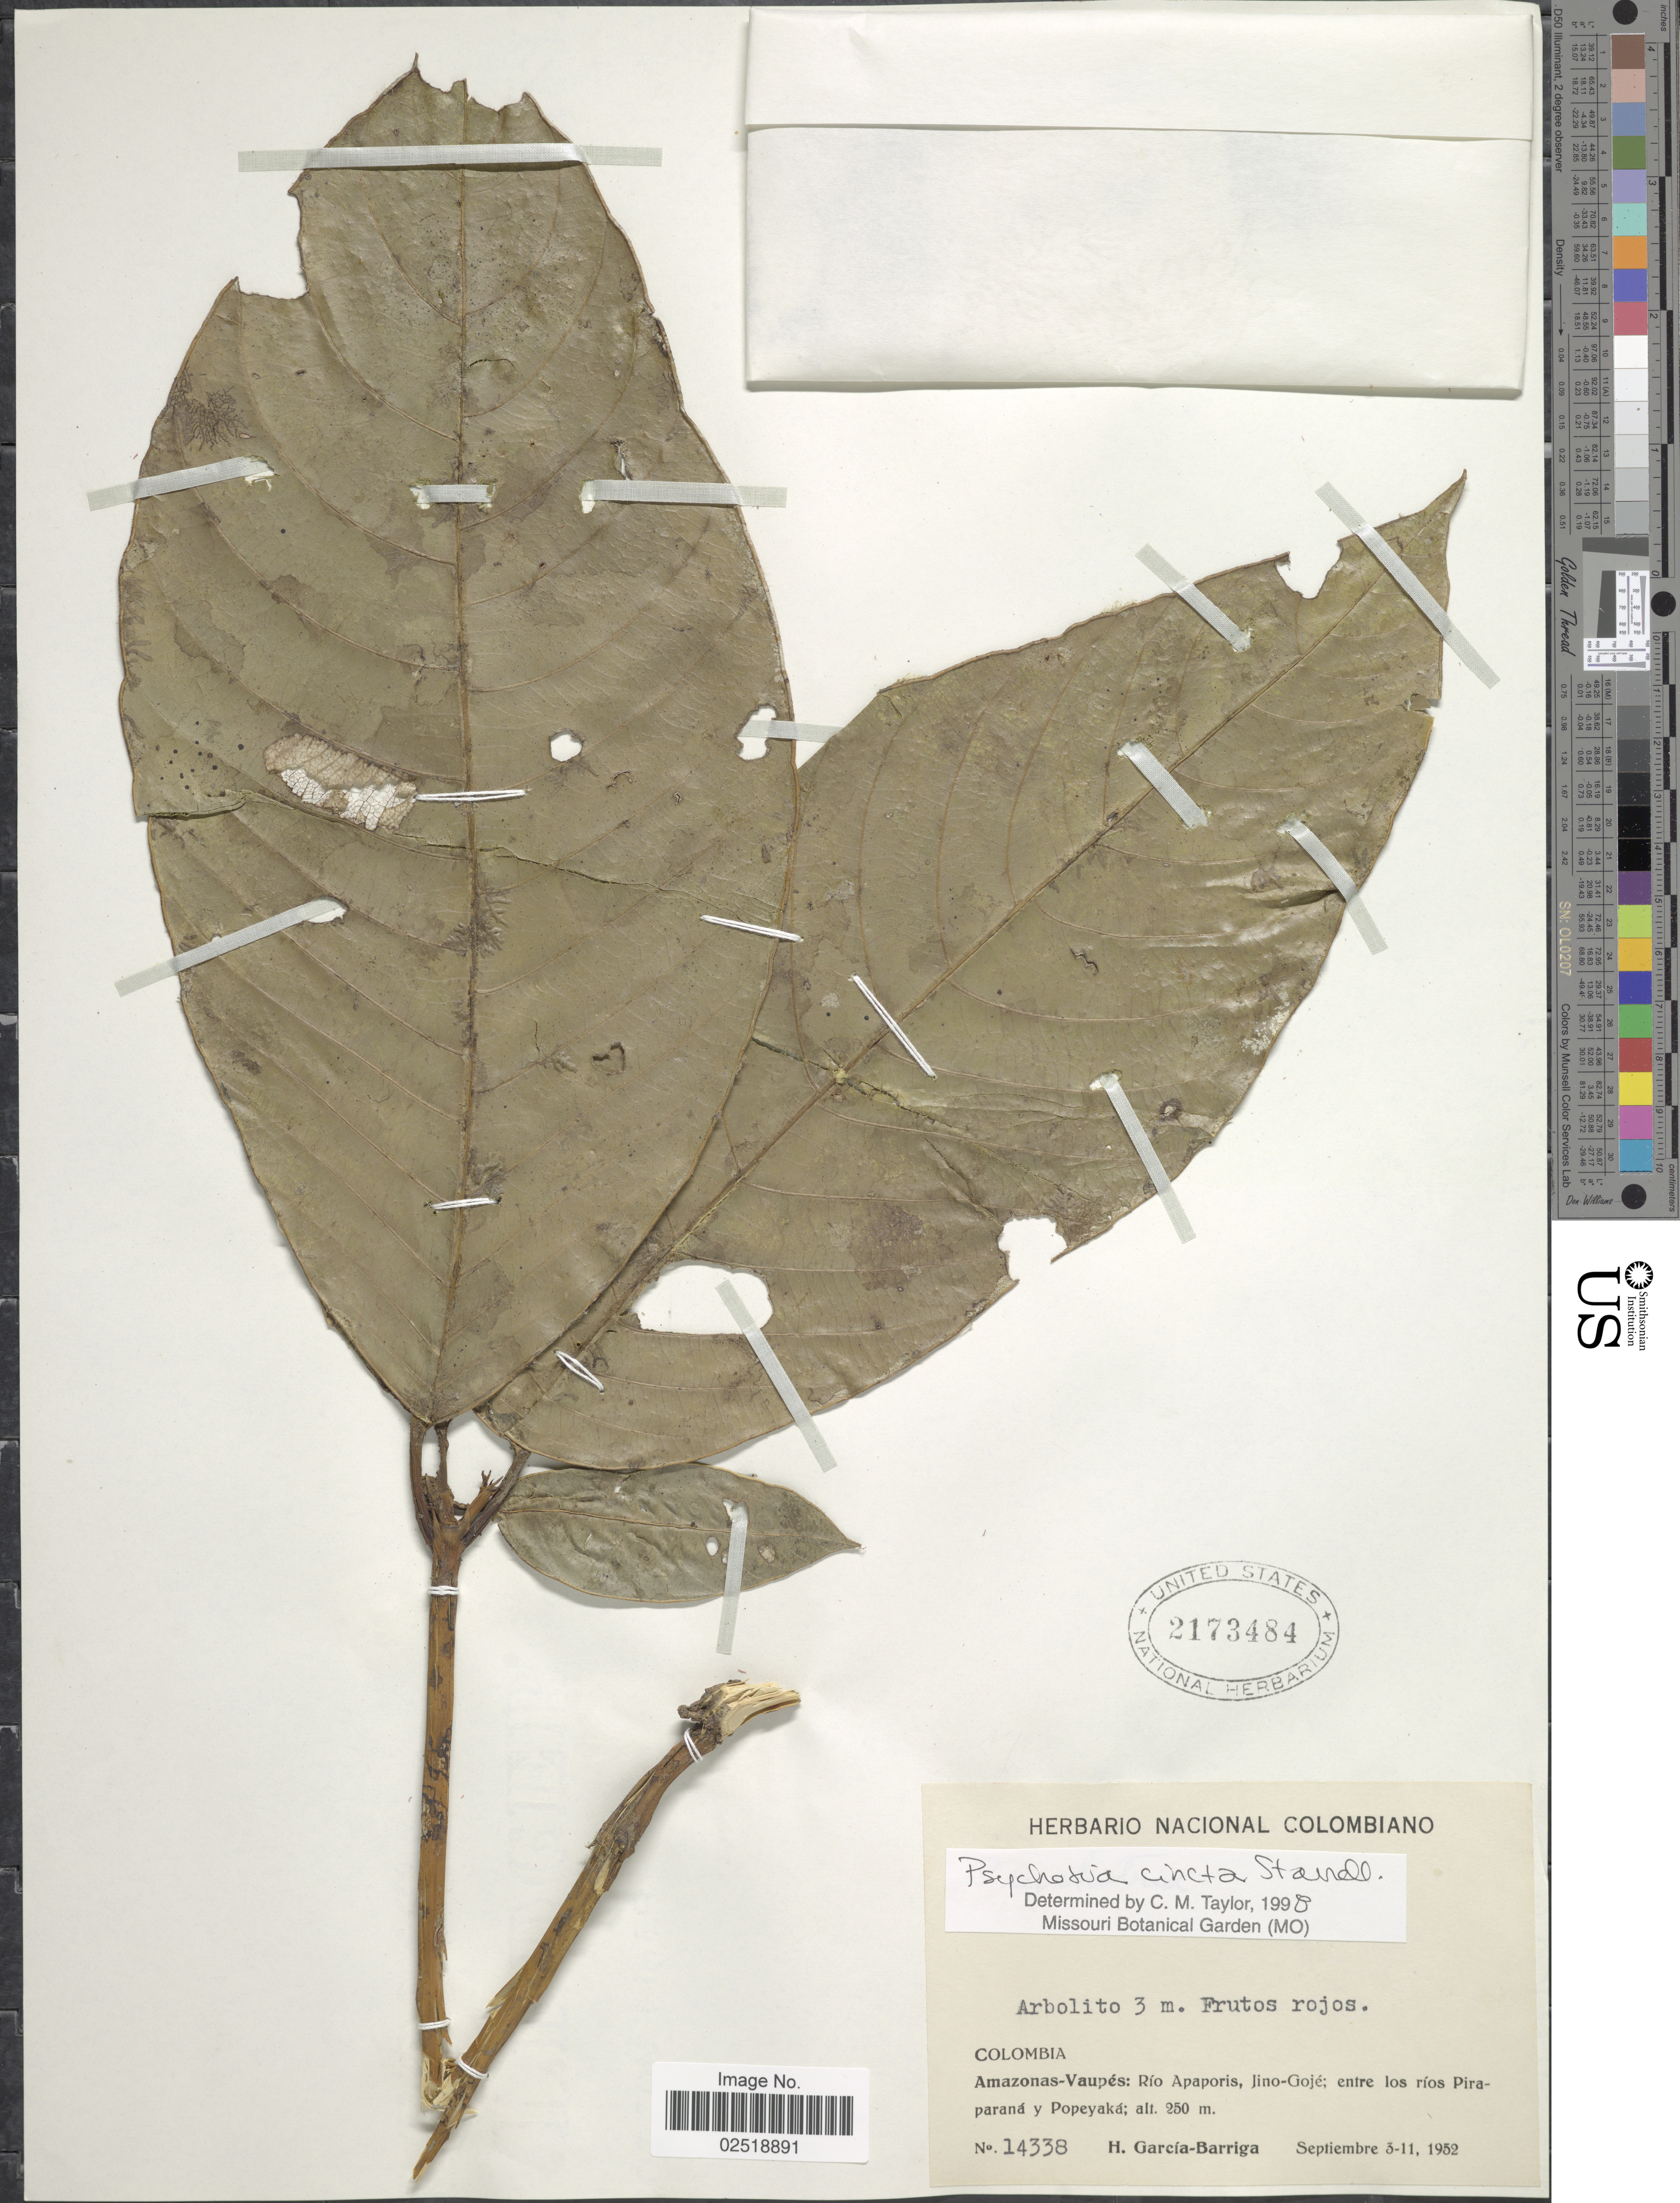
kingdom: Plantae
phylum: Tracheophyta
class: Magnoliopsida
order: Gentianales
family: Rubiaceae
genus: Psychotria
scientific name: Psychotria cincta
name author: Standl.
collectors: H. García Barriga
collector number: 14338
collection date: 1952-09-03/1952-09-11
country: Colombia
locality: Amazonas-Vaupés: Río Apaporis, Jino-Gojé; entre los ríos Pitaparaná y Popeyaká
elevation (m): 250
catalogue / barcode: US 2173484